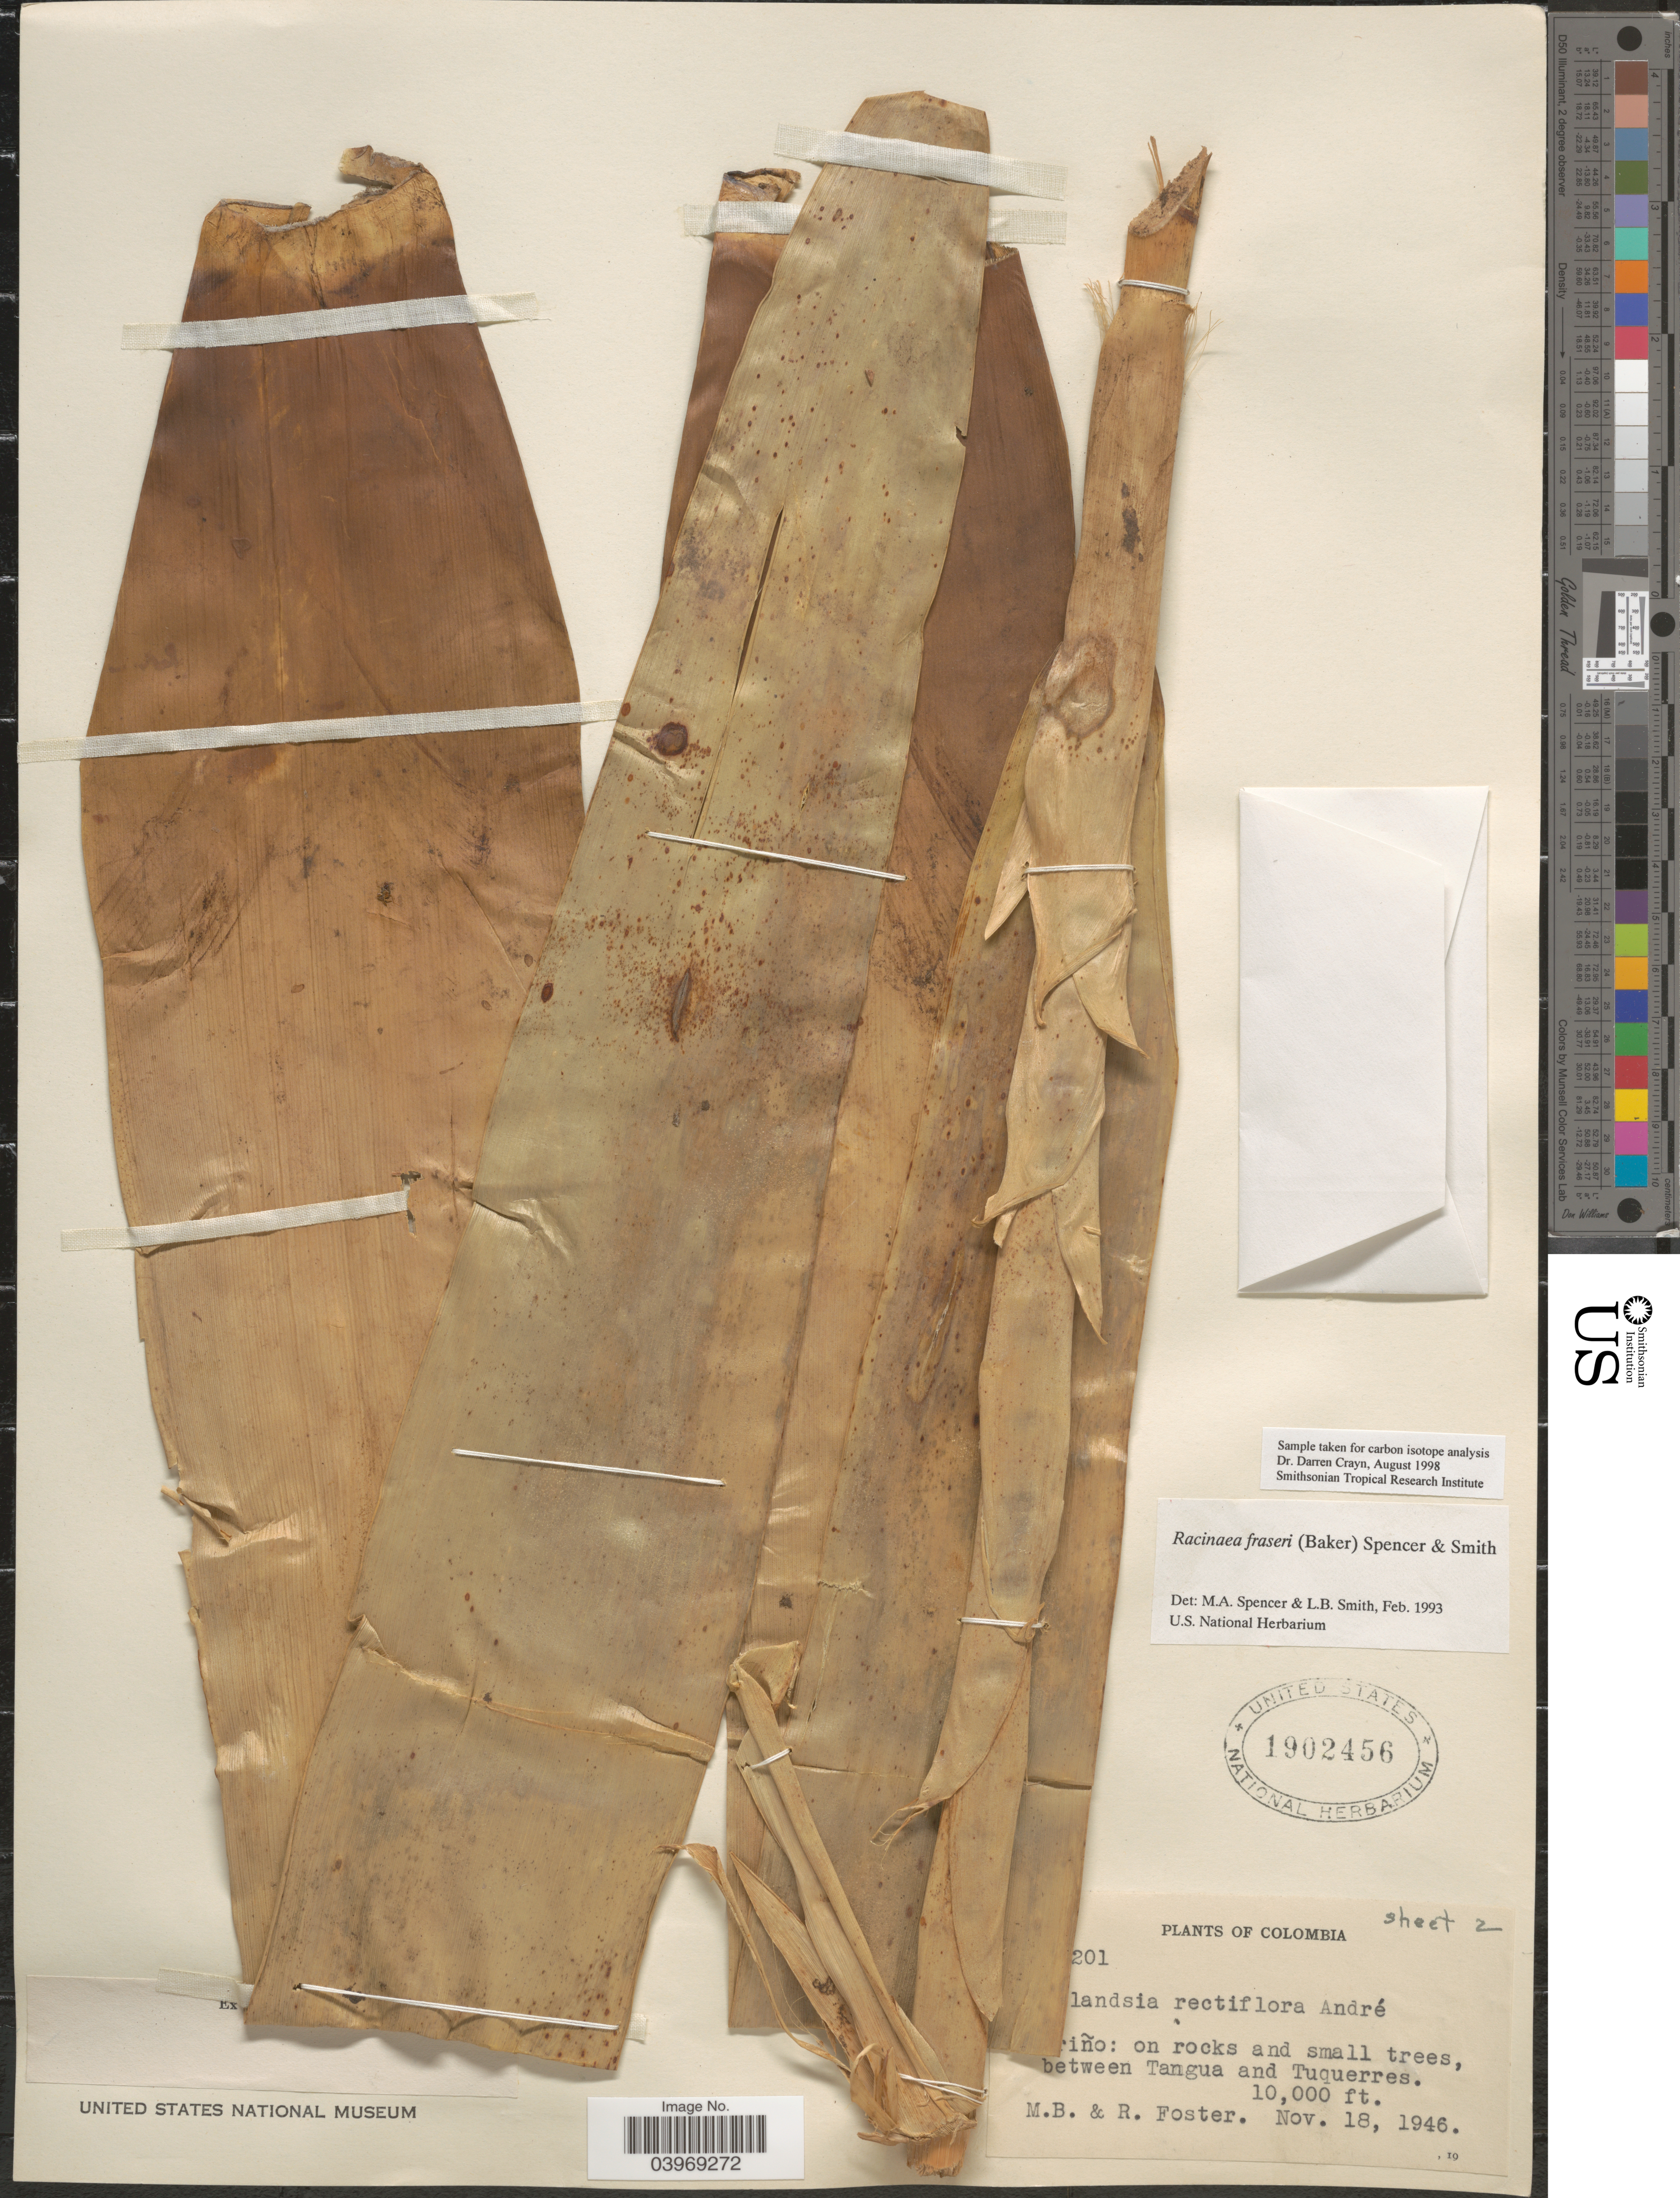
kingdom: Plantae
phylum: Tracheophyta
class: Liliopsida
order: Poales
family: Bromeliaceae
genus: Racinaea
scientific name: Racinaea fraseri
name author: (Baker) M.A. Spencer & L.B. Sm.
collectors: M. B. Foster & R. Foster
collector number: !201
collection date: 1946-11-18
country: Colombia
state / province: Nariño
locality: On rocks and small trees, between Tangua and Tuquerres.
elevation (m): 3048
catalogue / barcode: US 1902456